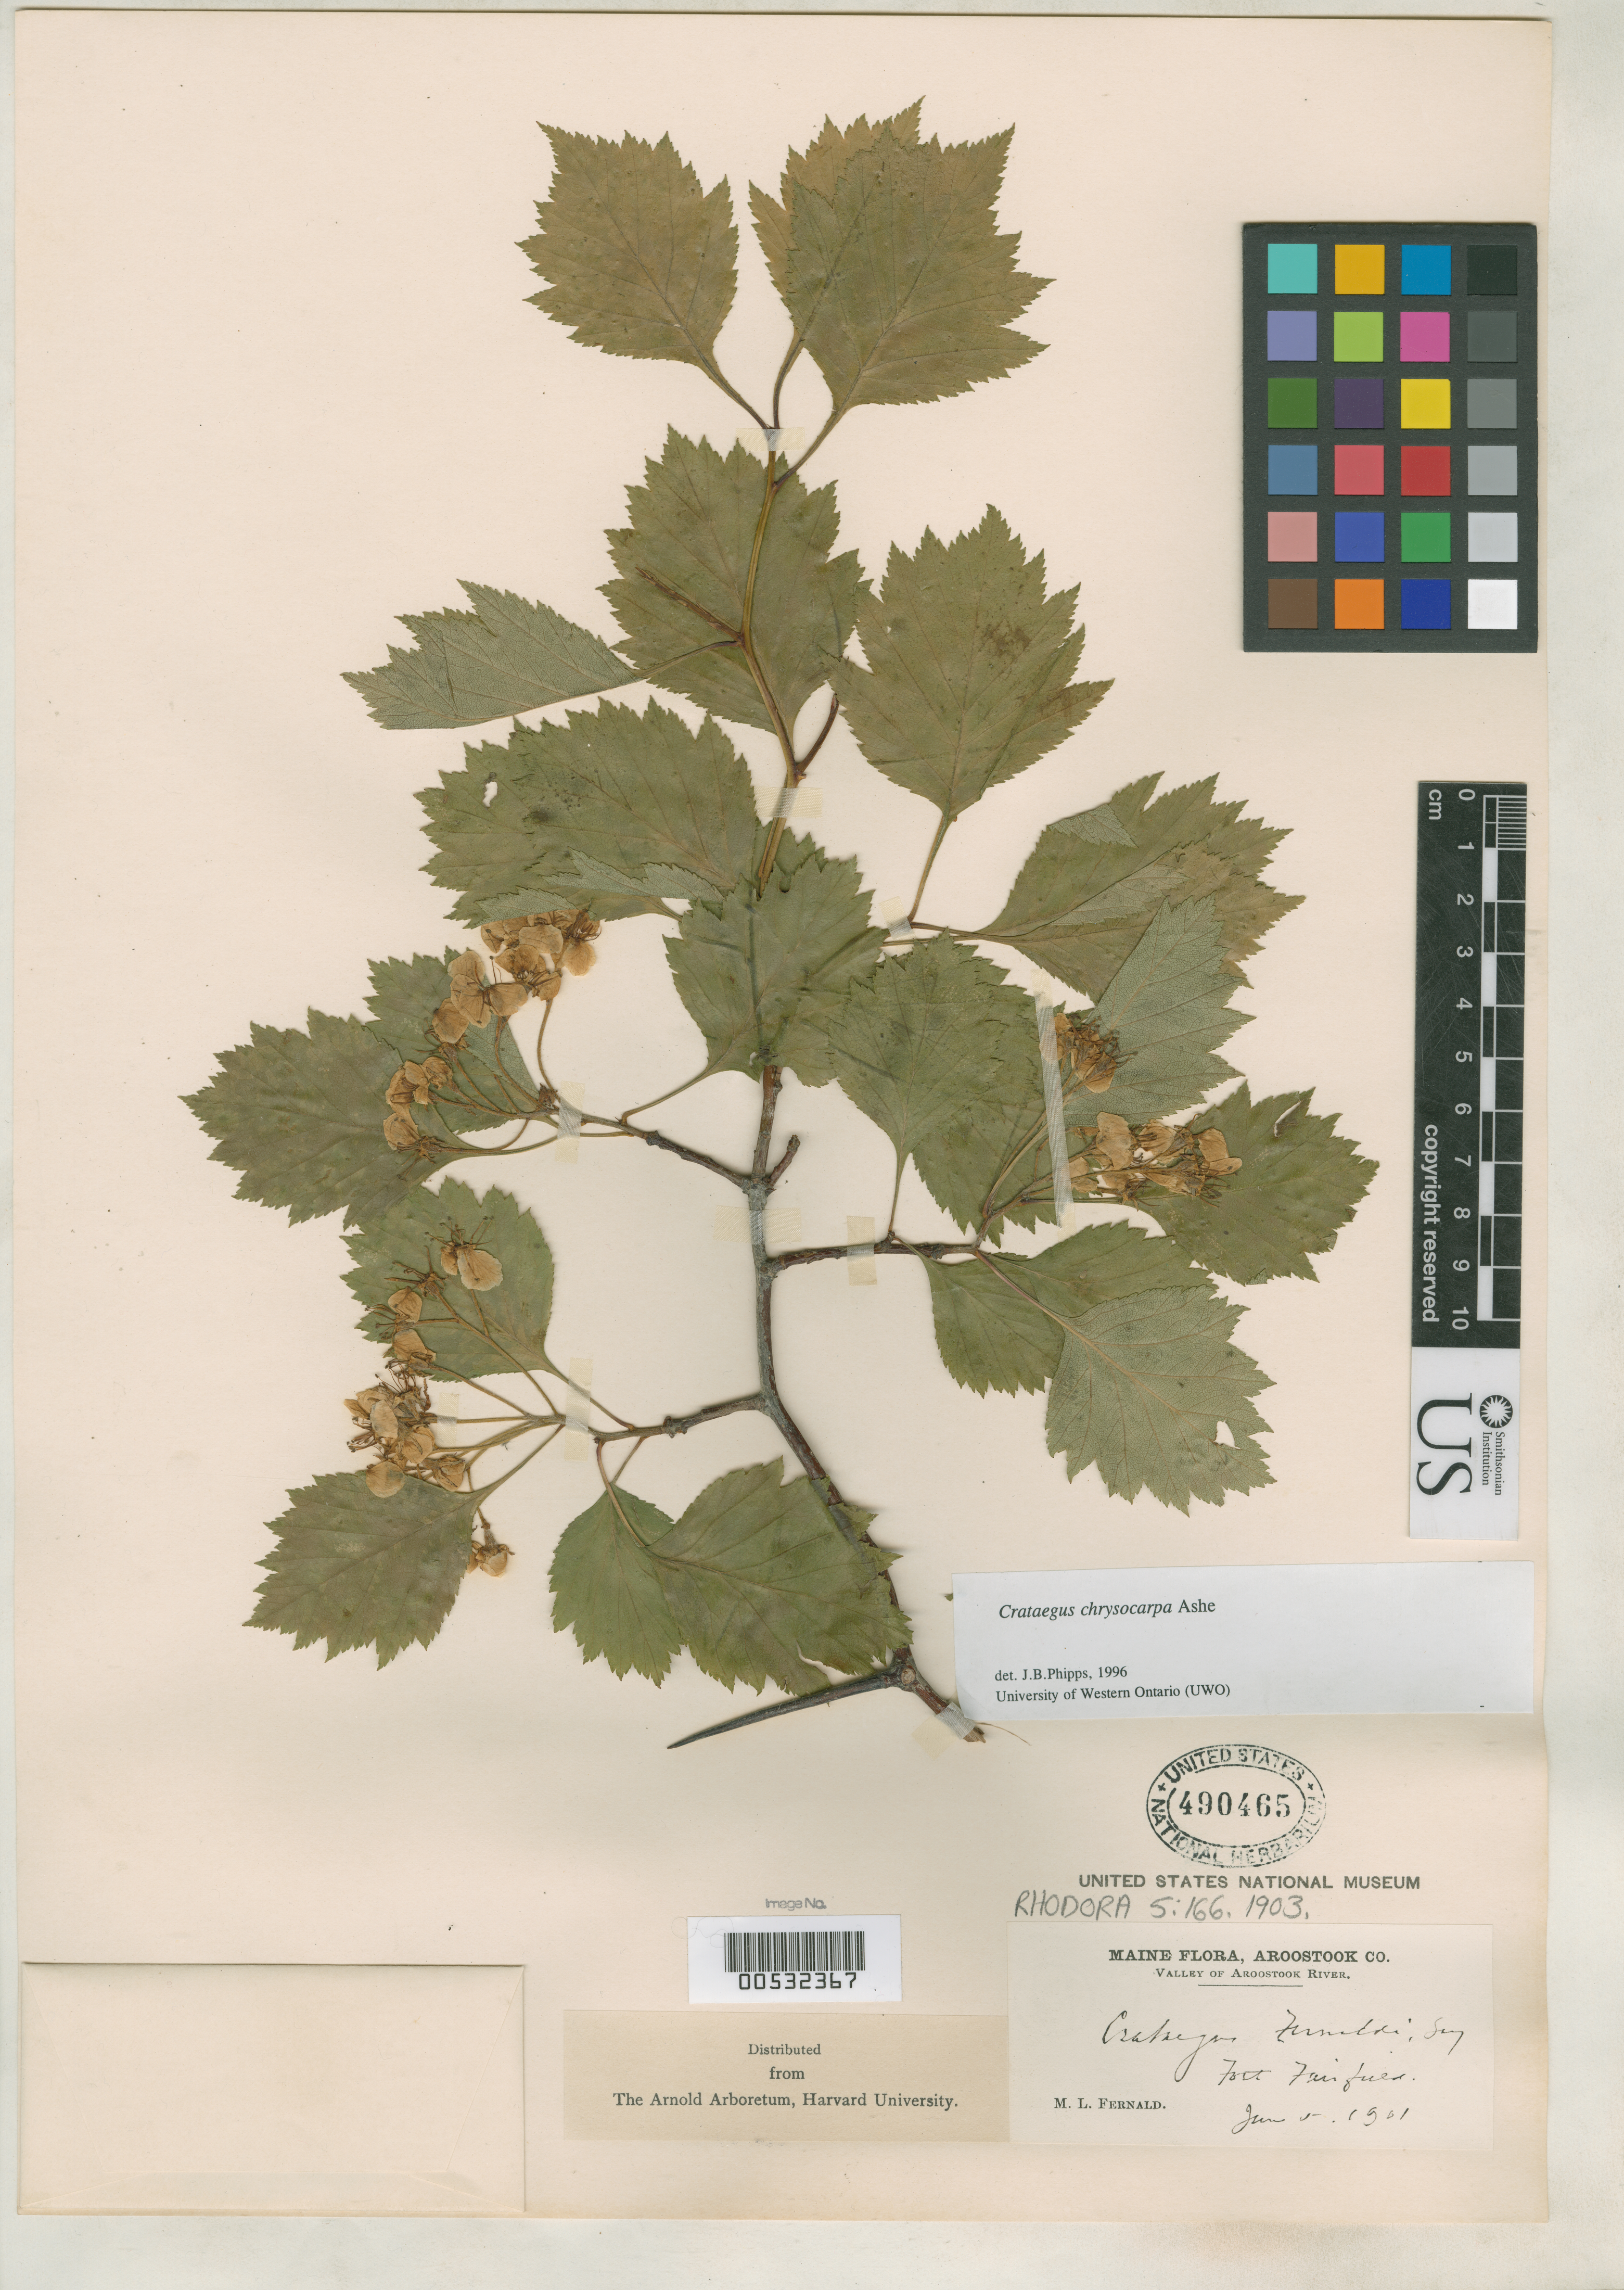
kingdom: Plantae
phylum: Tracheophyta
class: Magnoliopsida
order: Rosales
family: Rosaceae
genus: Crataegus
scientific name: Crataegus fernaldi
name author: Sarg.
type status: Isosyntype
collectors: M. L. Fernald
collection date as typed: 05 Jun 1901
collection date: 1901-06-05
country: United States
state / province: Maine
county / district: Aroostook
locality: Valley of Aroostook River, Fort Fairfield.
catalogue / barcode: US 490465